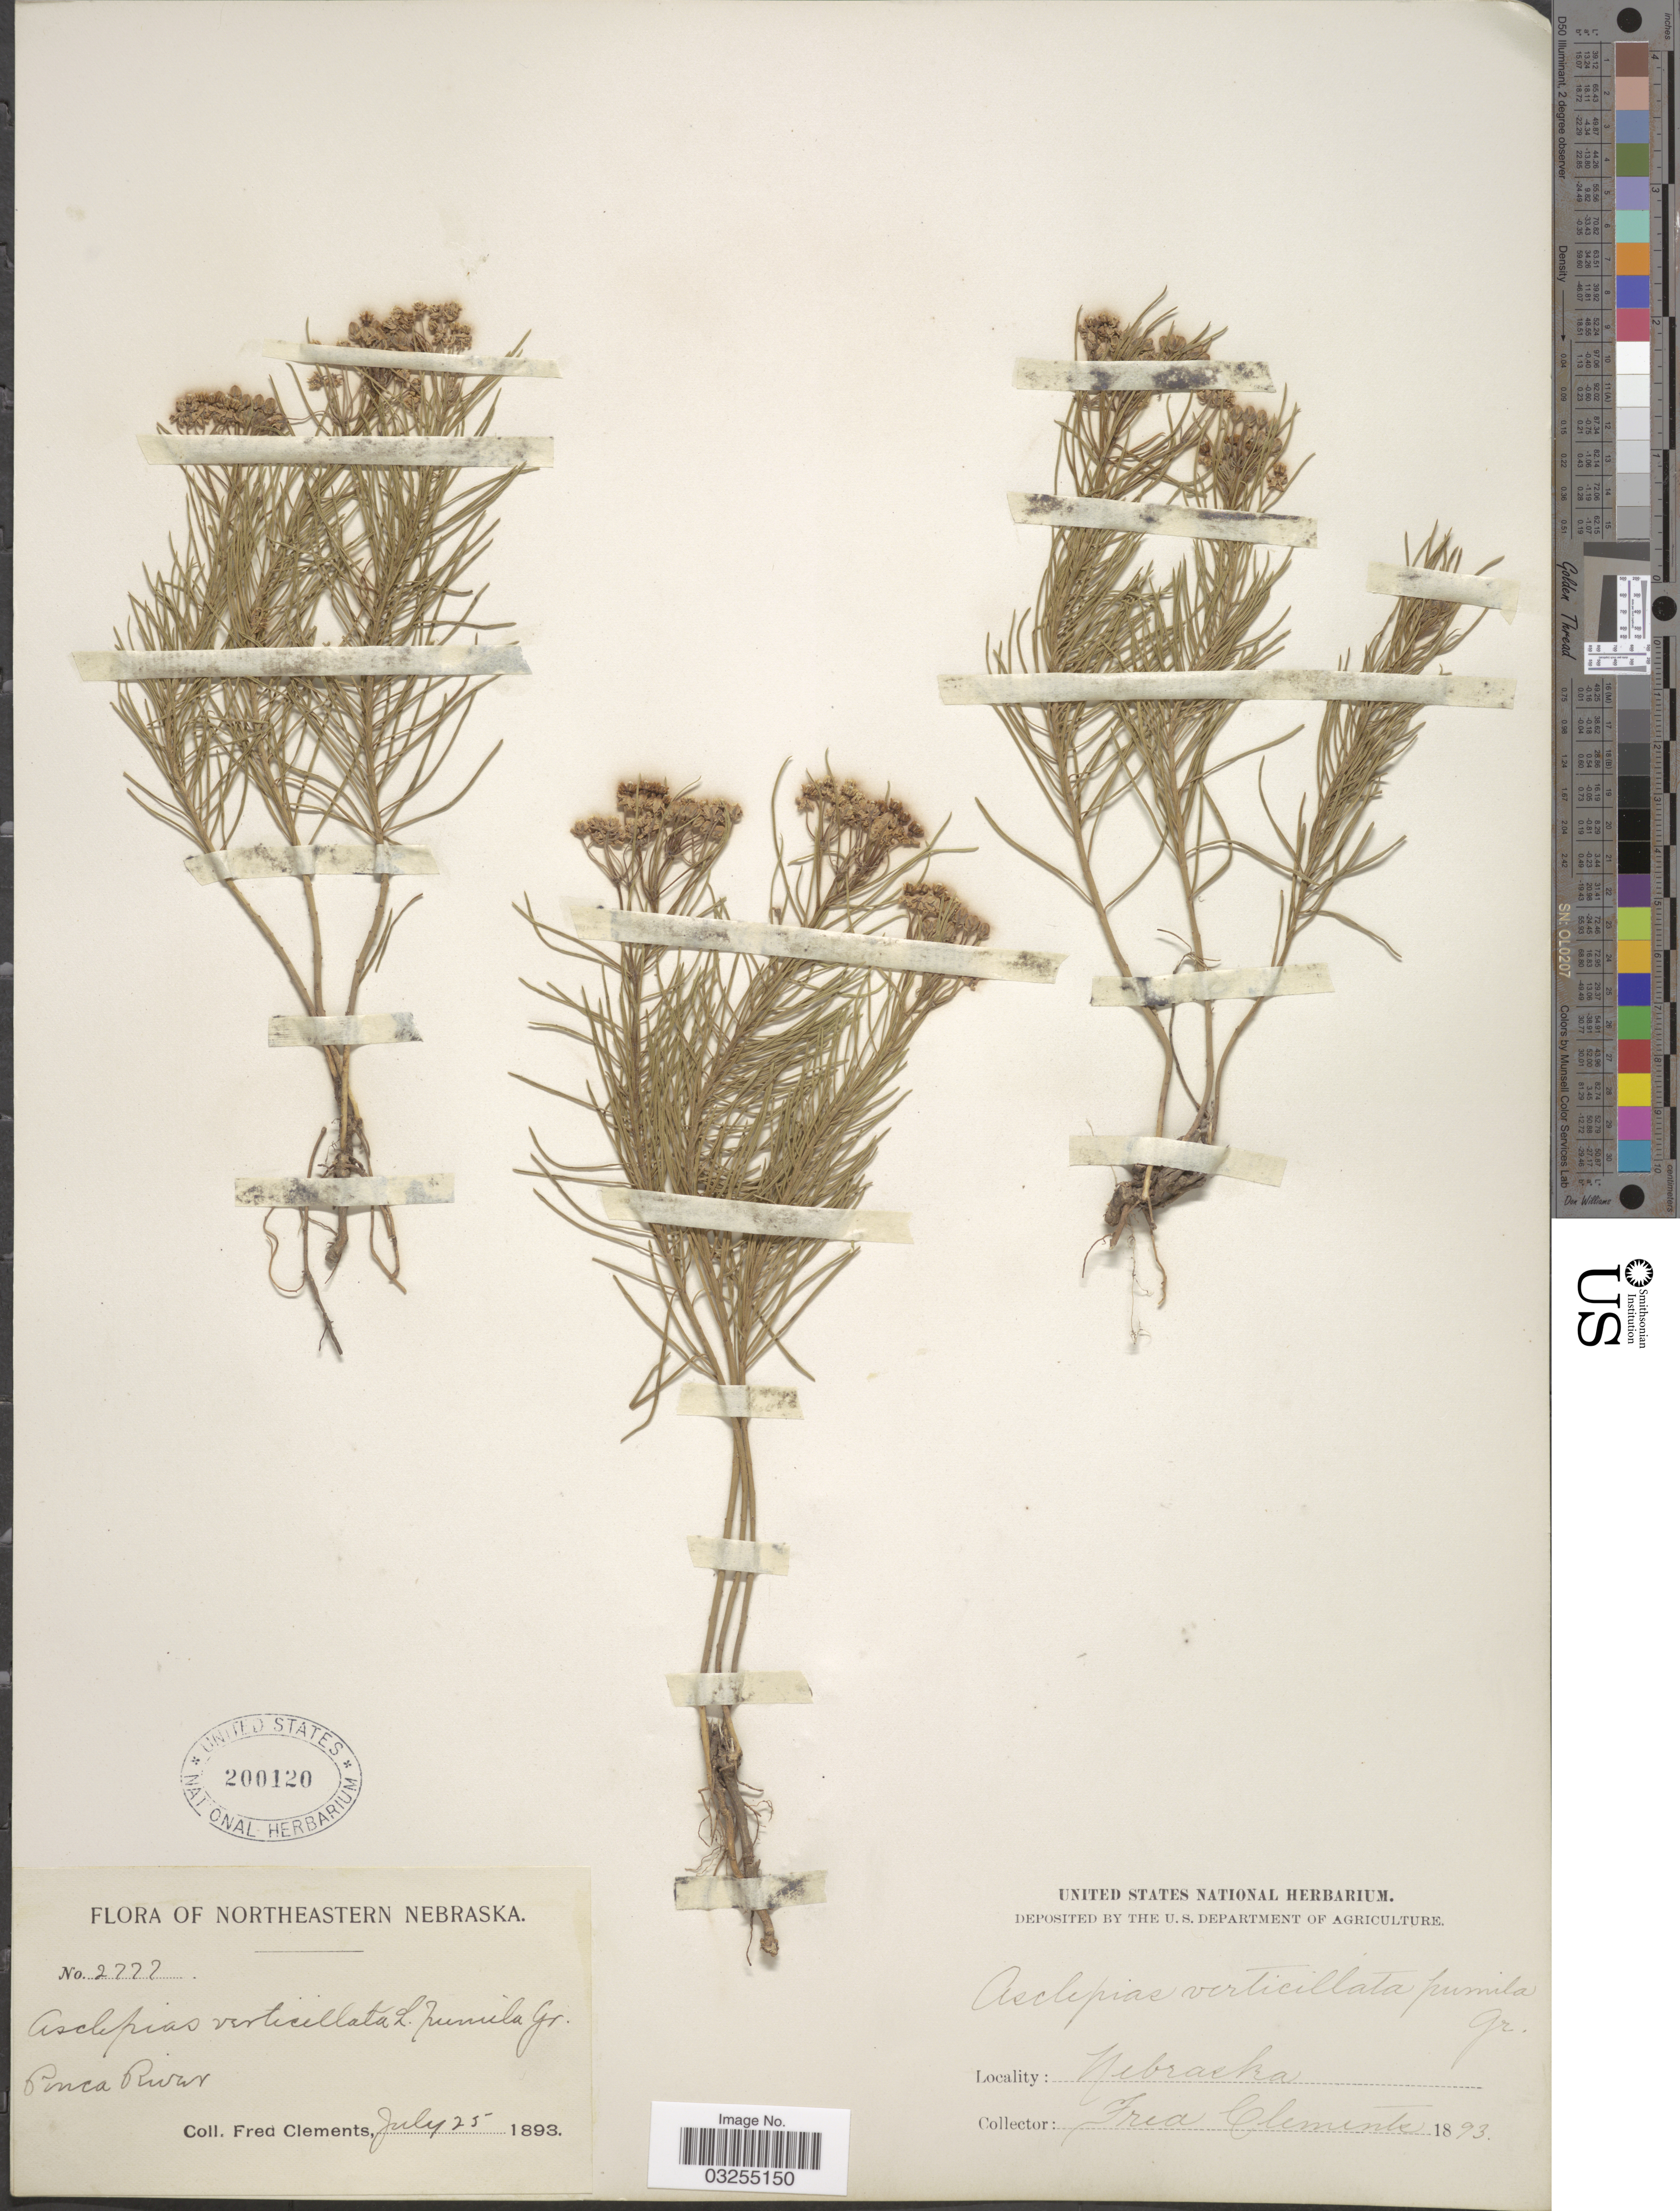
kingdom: Plantae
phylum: Tracheophyta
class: Magnoliopsida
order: Gentianales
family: Apocynaceae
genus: Asclepias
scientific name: Asclepias pumila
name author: (A. Gray) Vail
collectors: F. E. Clements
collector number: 2777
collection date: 1893-07-25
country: United States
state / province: Nebraska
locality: Northeastern Nebraska. Ponca River.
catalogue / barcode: US 200120